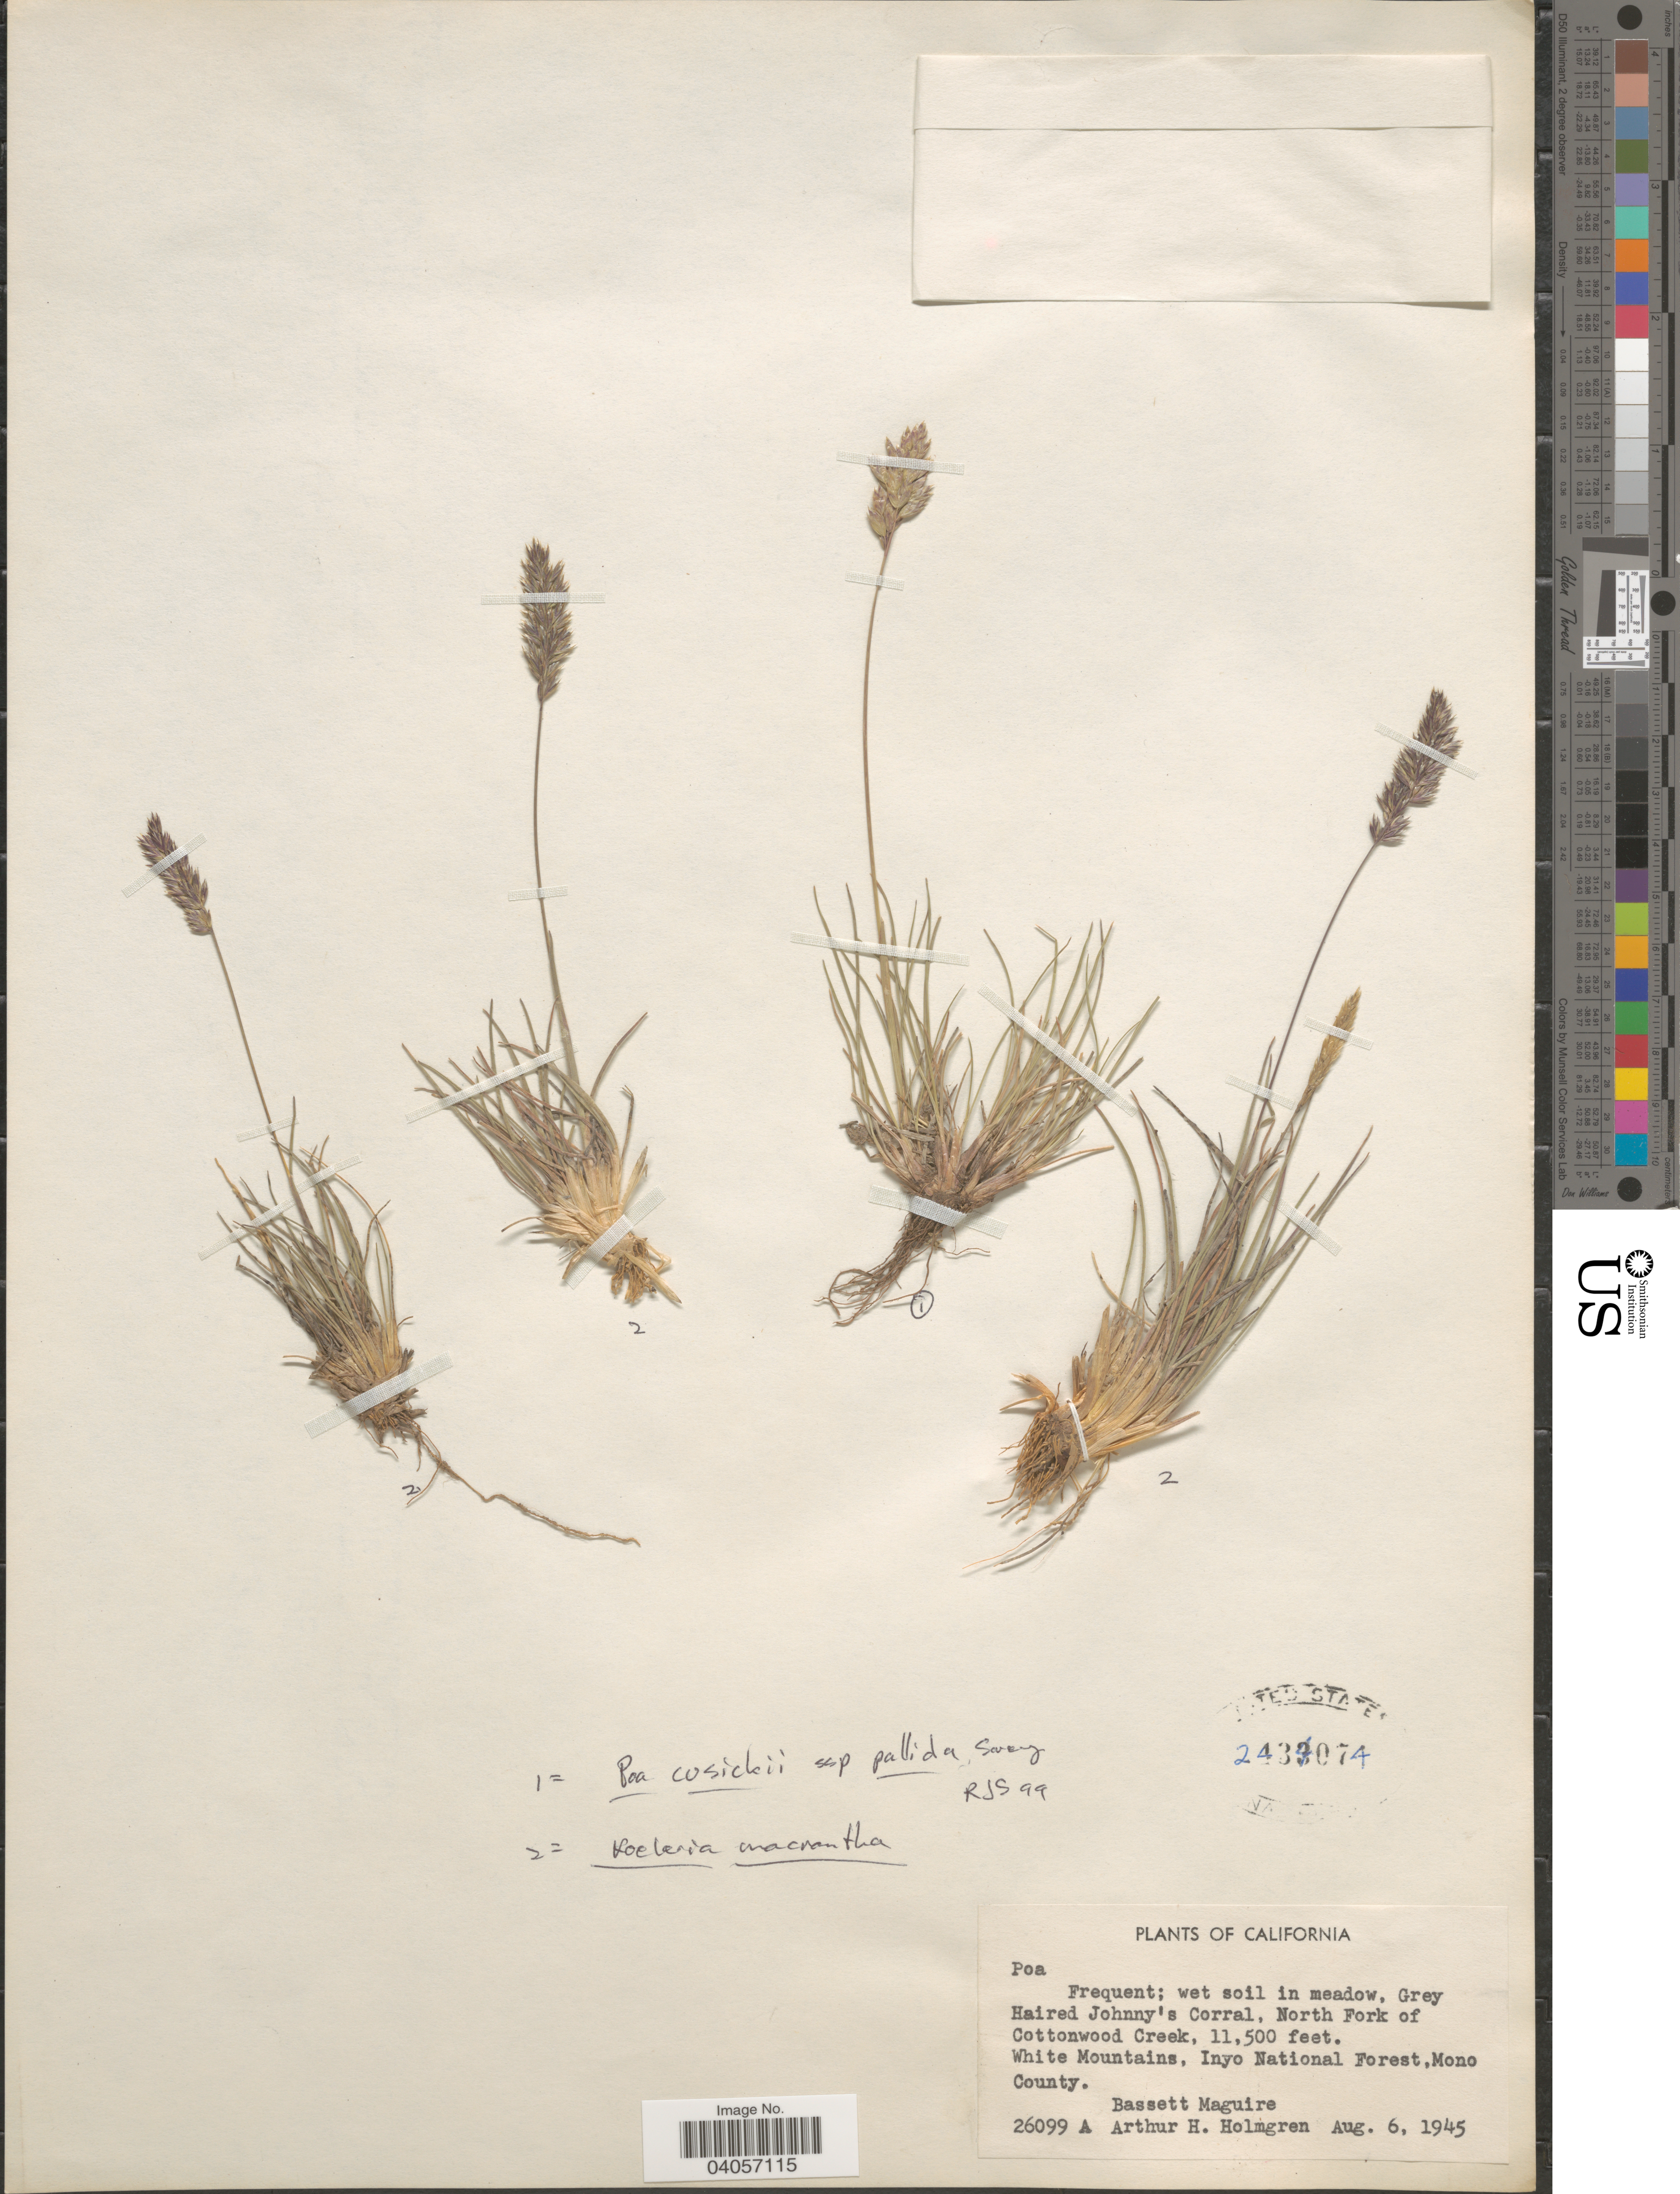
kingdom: Plantae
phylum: Tracheophyta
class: Liliopsida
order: Poales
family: Poaceae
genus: Poa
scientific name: Poa cusickii subsp. pallida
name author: Soreng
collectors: B. Maguire & A. H. Holmgren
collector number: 26099A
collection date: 1945-08-06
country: United States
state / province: California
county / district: Mono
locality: Grey Haired Johnny's Corral, North Fork of Cottonwood Creek. White Mountains, Inyo National Forest, Mono County.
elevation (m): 3505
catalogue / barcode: US 2434074